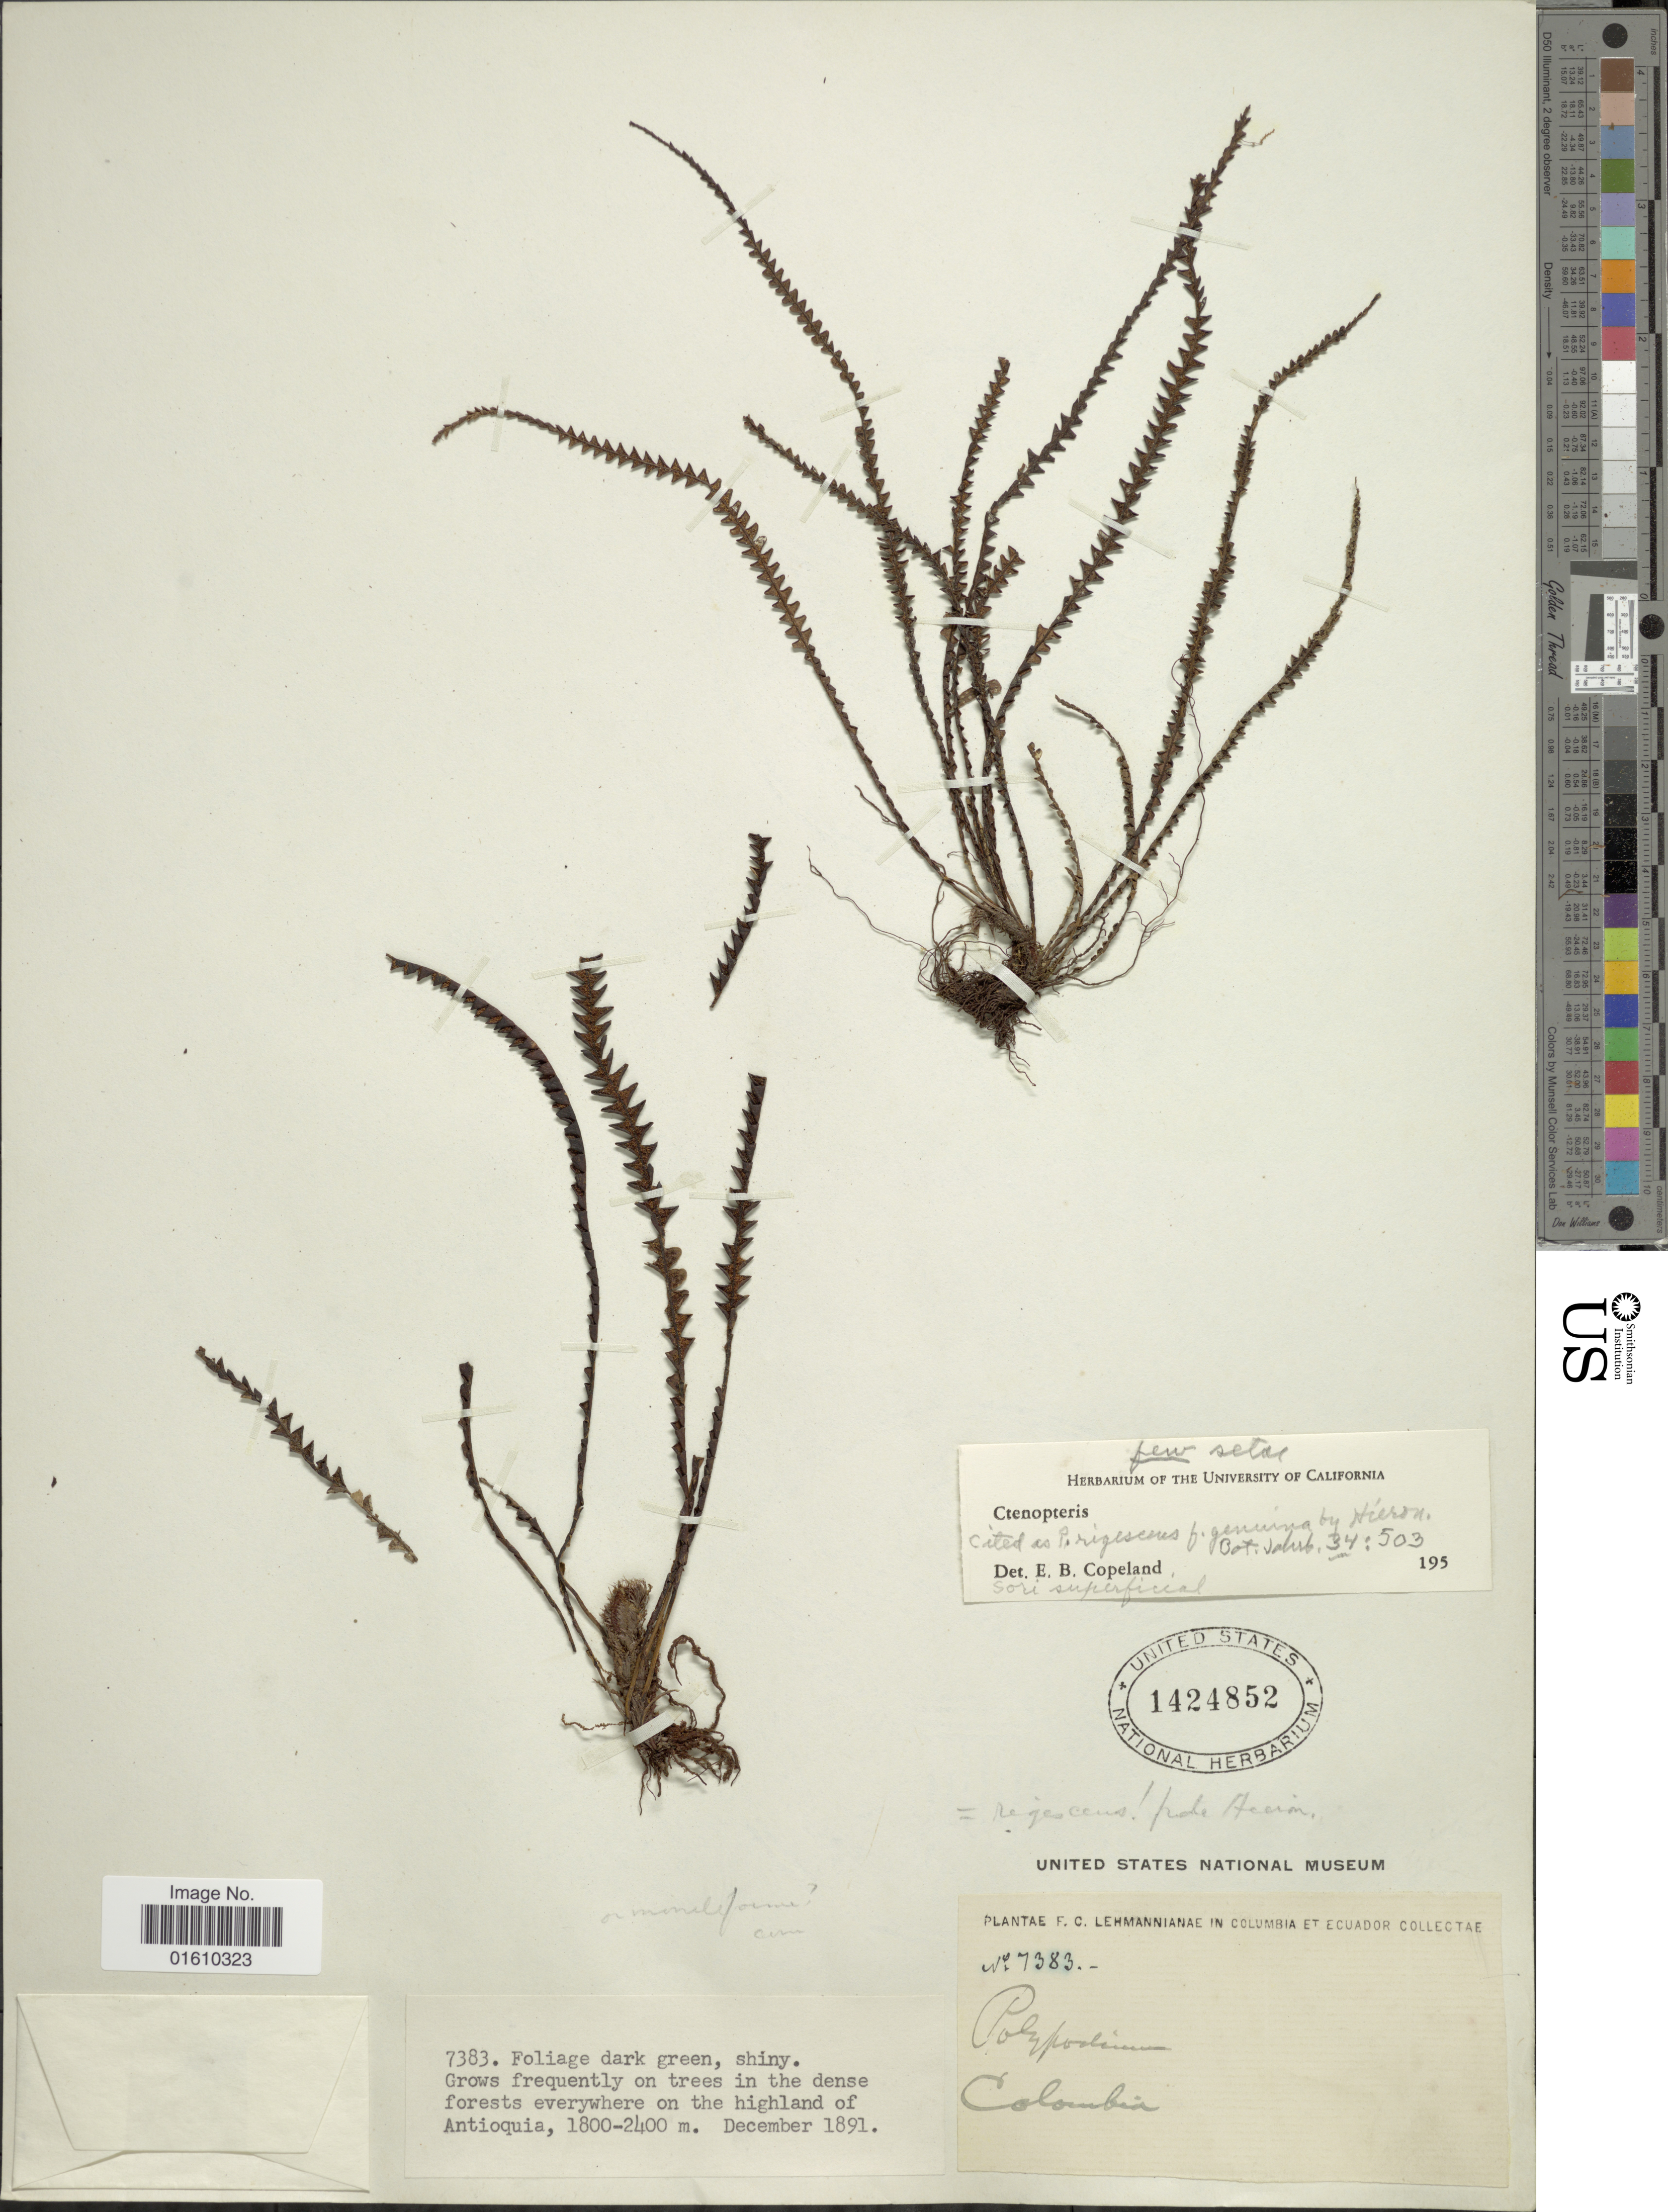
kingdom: Plantae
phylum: Tracheophyta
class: Polypodiopsida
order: Polypodiales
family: Polypodiaceae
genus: Melpomene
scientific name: Melpomene sp.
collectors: F. C. Lehmann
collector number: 7383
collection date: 1891-12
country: Colombia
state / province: Antioquia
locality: Grows frequently on trees in the dense forests everywhere on the highland of Antioquia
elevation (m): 1800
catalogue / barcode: US 1424852